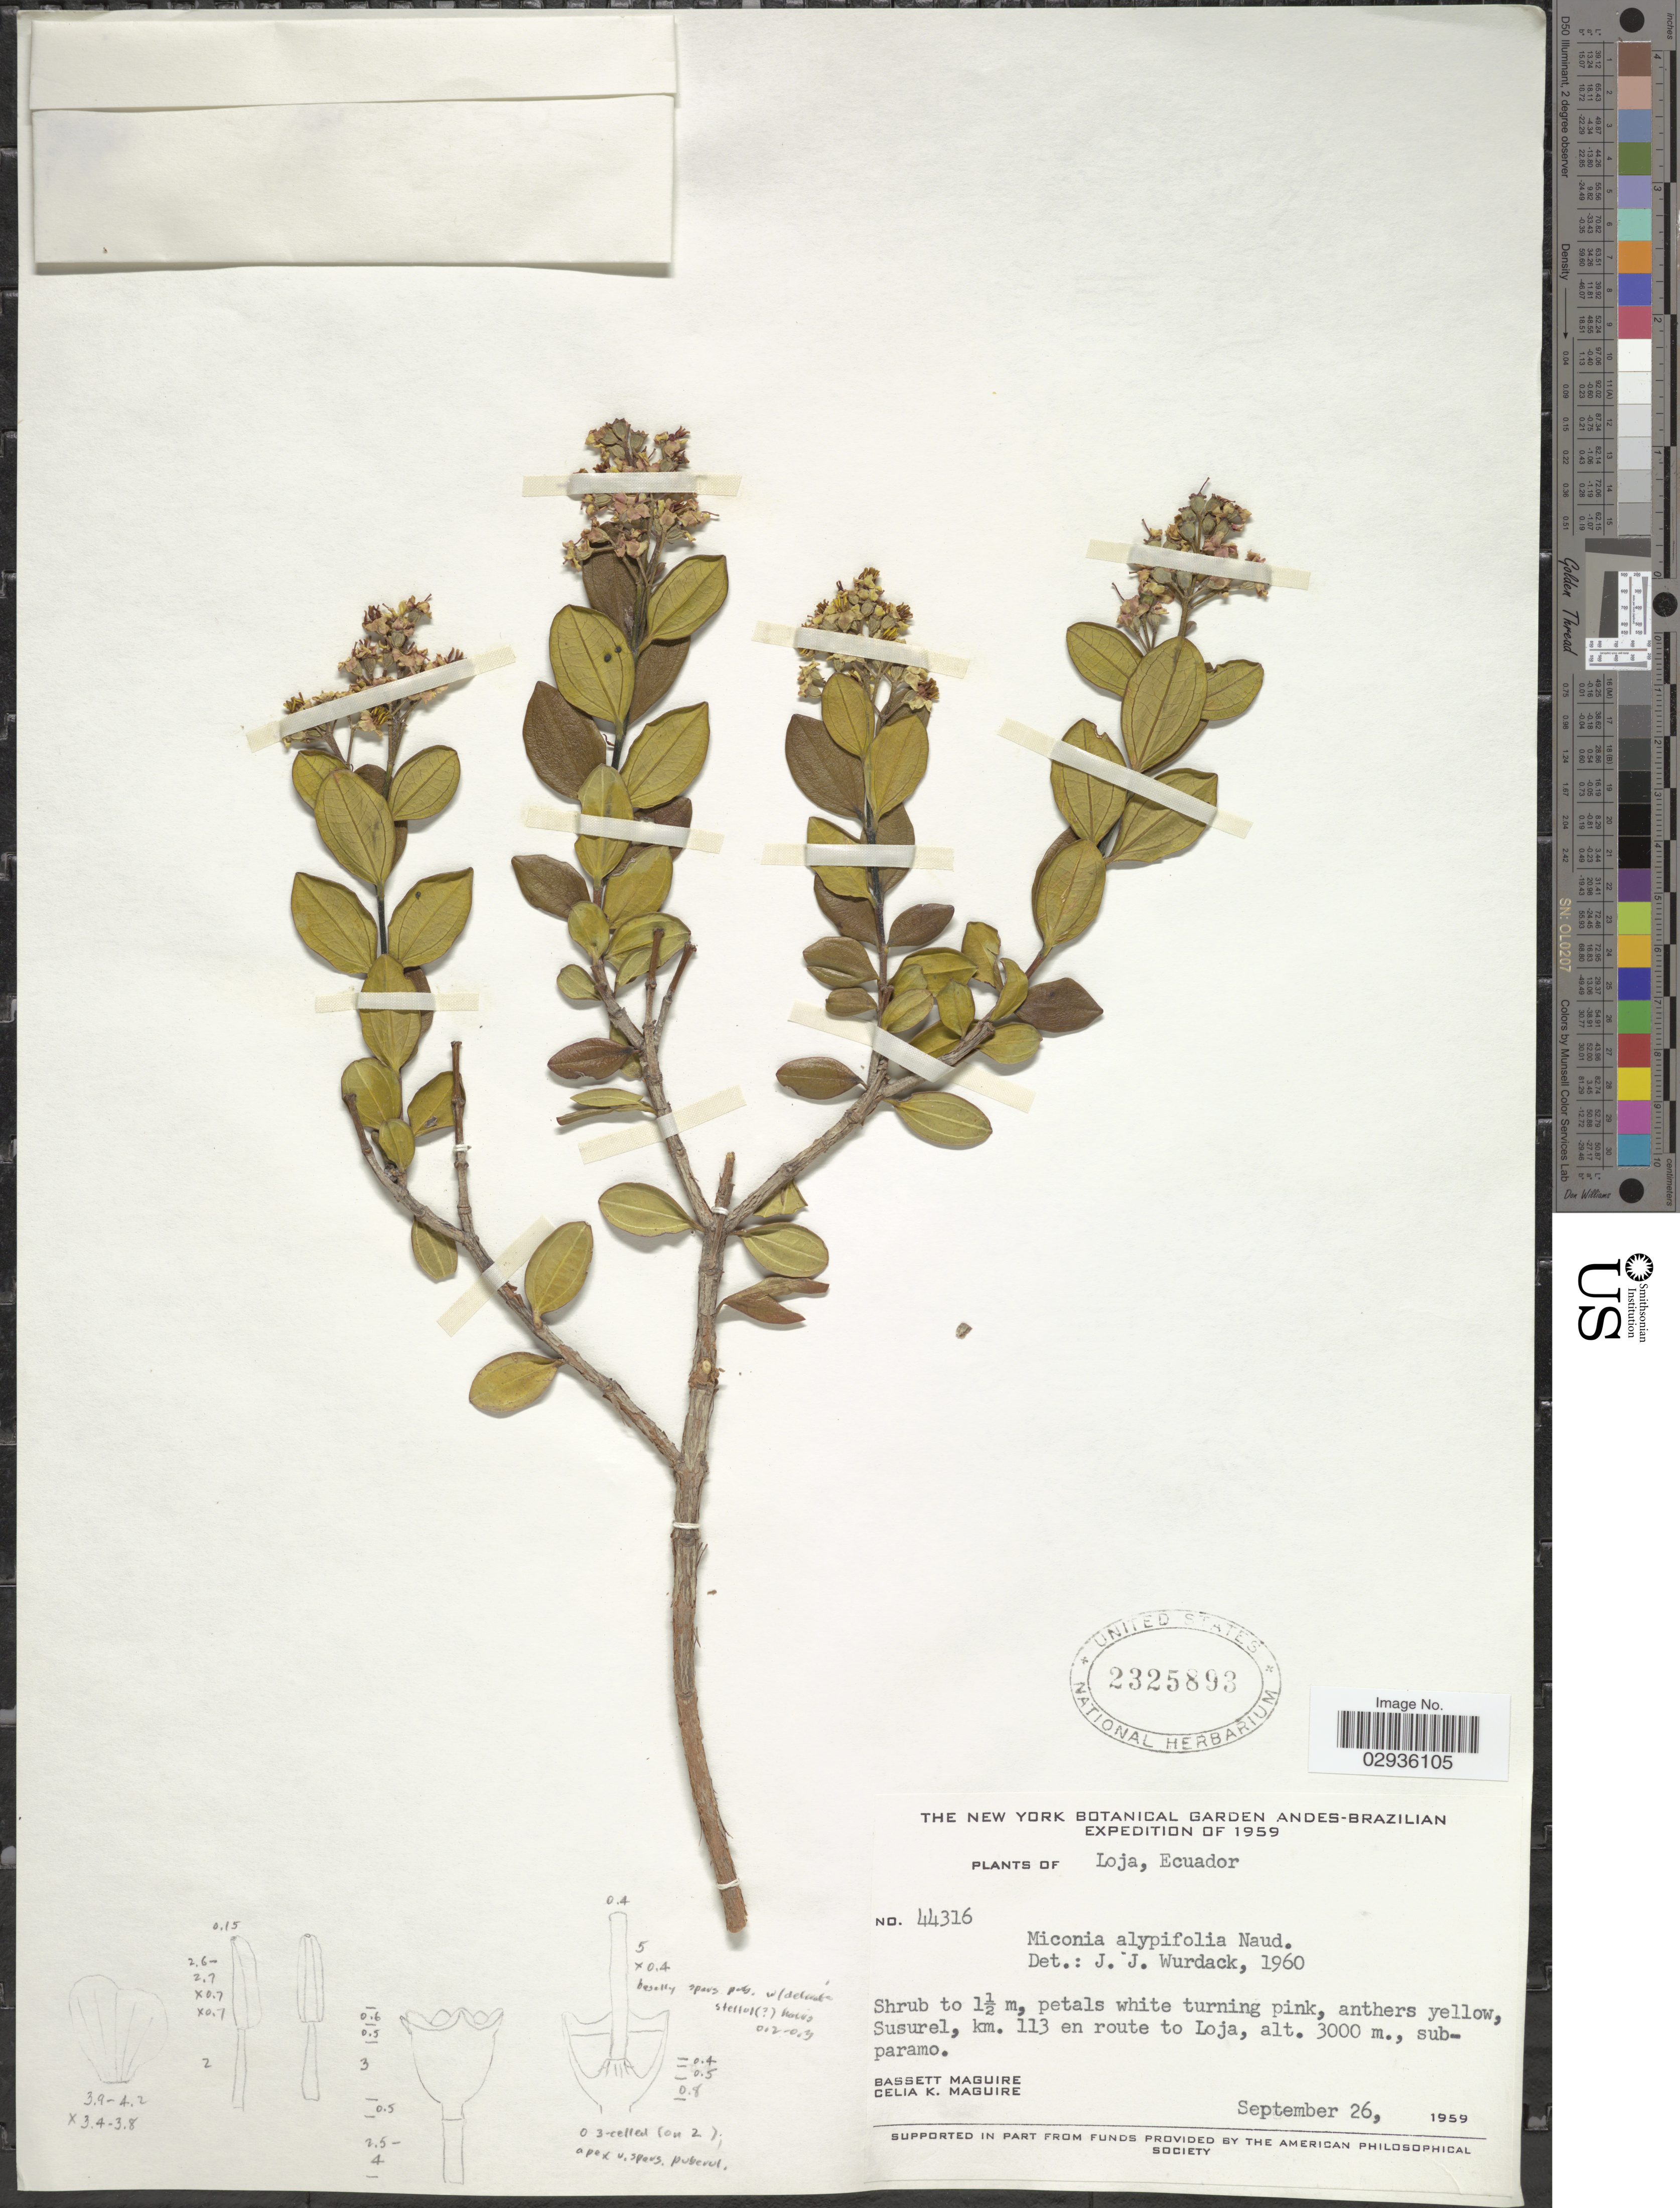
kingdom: Plantae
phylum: Tracheophyta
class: Magnoliopsida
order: Myrtales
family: Melastomataceae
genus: Miconia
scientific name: Miconia alypifolia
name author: Naudin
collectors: B. Maguire & C. K. Maguire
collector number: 44316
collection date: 1959-09-26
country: Ecuador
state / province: Loja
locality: Susurel, km. 113 en route to Loja.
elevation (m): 3000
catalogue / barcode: US 2325893